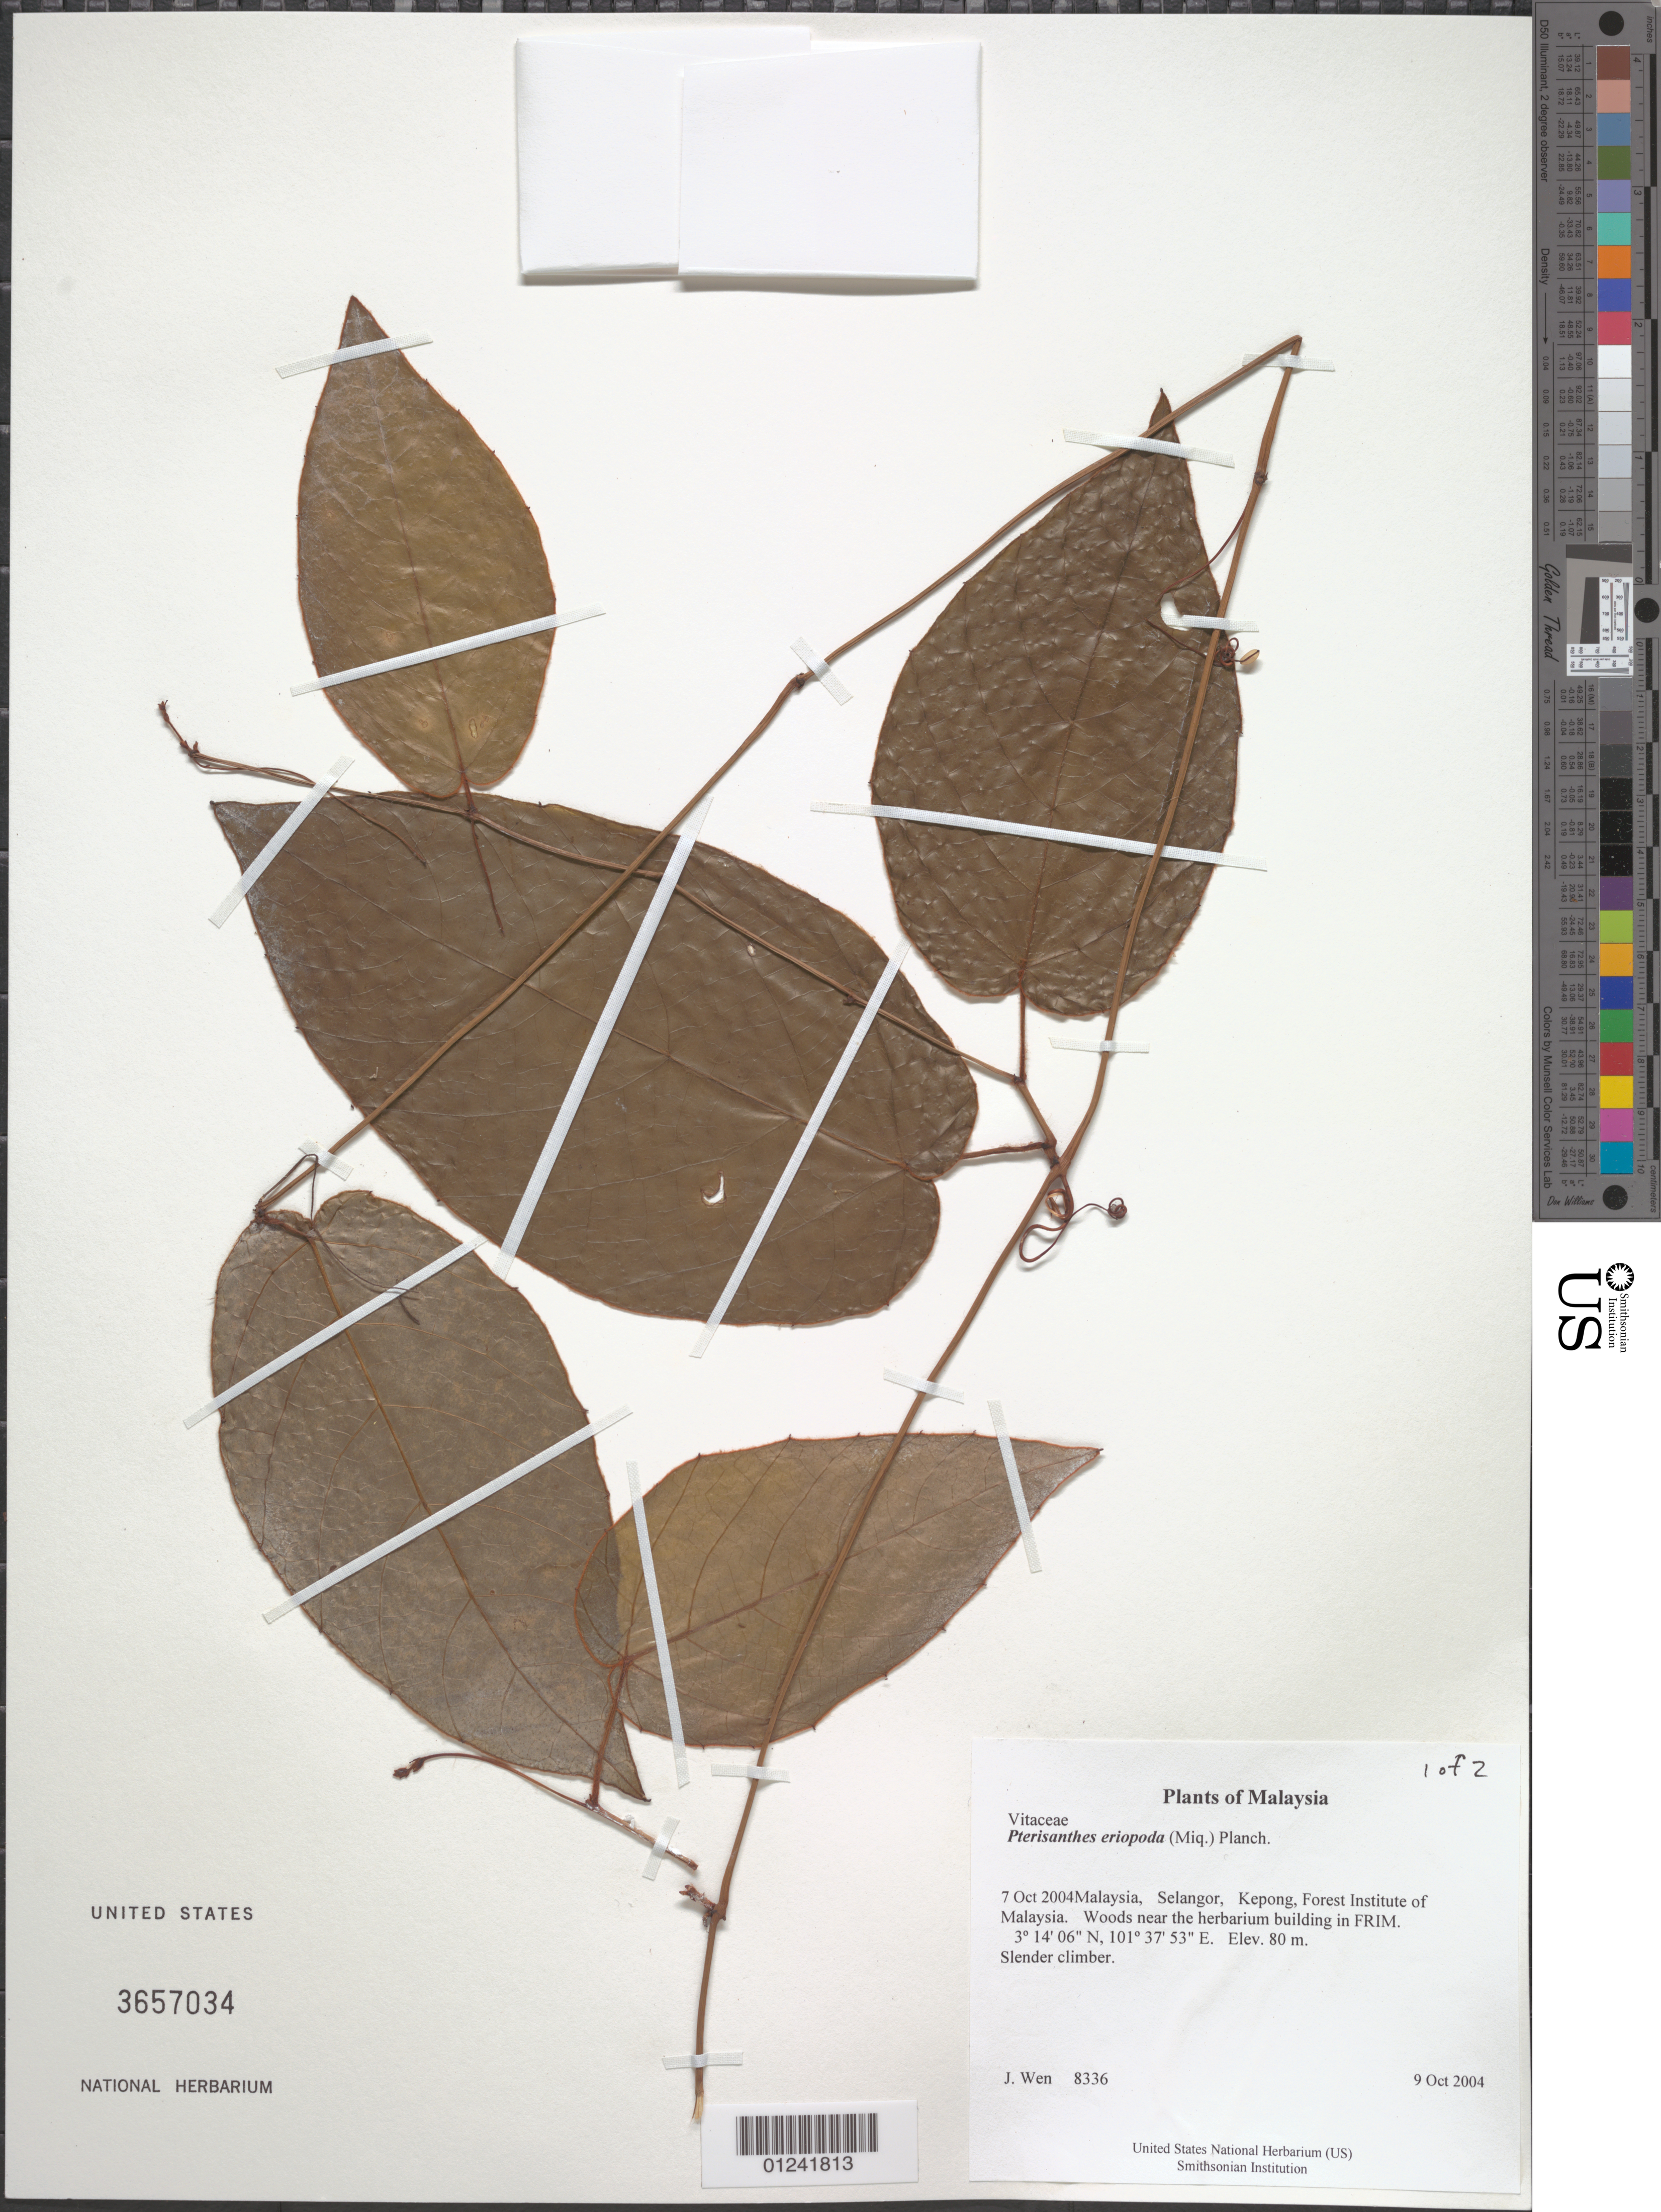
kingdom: Plantae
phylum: Tracheophyta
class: Magnoliopsida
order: Vitales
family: Vitaceae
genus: Pterisanthes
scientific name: Pterisanthes eriopoda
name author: (Miq.) Planch.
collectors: J. Wen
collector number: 8336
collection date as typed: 9 Oct 2004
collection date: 2004-10-09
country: Malaysia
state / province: Selangor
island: Luzon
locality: Kepong, Forest Institute of Malaysia. Woods near the herbarium building in FRIM.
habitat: In evergreen forests.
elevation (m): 80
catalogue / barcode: US 3657034